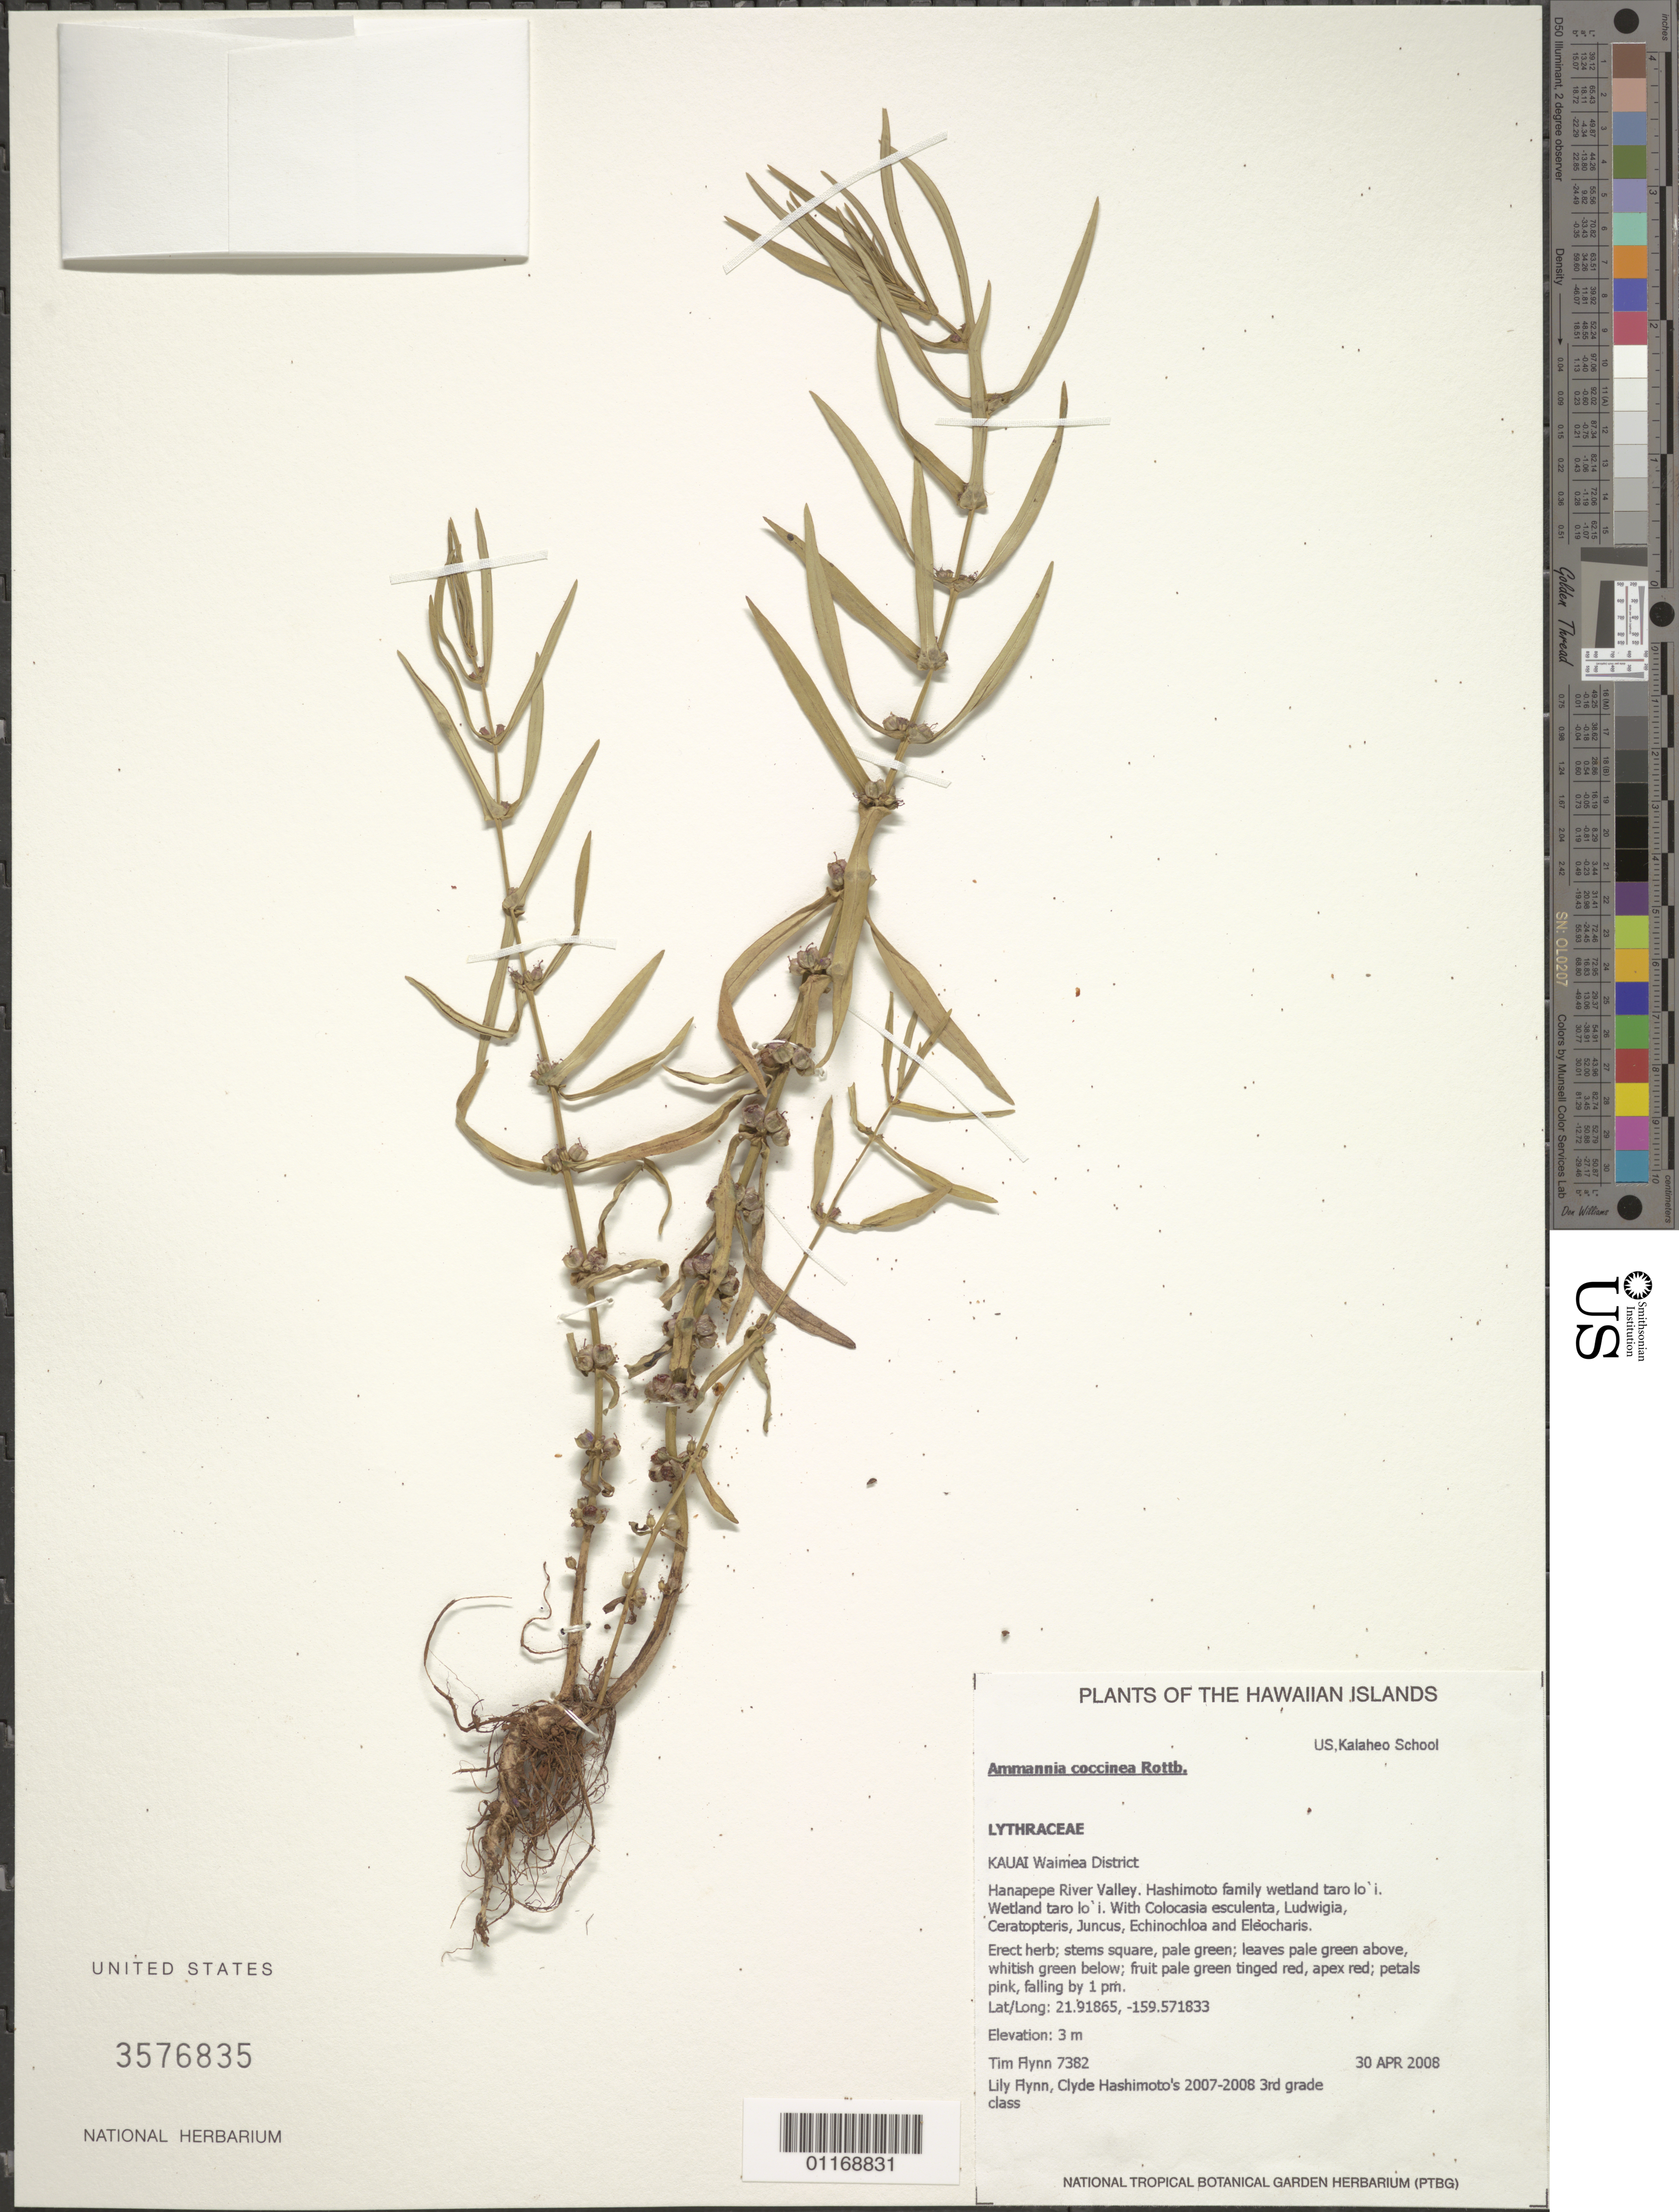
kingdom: Plantae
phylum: Tracheophyta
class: Magnoliopsida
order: Myrtales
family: Lythraceae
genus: Ammannia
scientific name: Ammannia coccinea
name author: Rottb.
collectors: T. W. Flynn, L. Flynn & C. Hashimoto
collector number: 7382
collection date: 2008-04-30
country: United States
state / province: Hawaii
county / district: Kauai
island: Kaua'i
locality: Waimea District, Hanapepe River Valley.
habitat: Wetland taro lo'i.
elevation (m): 3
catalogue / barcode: US 3576835